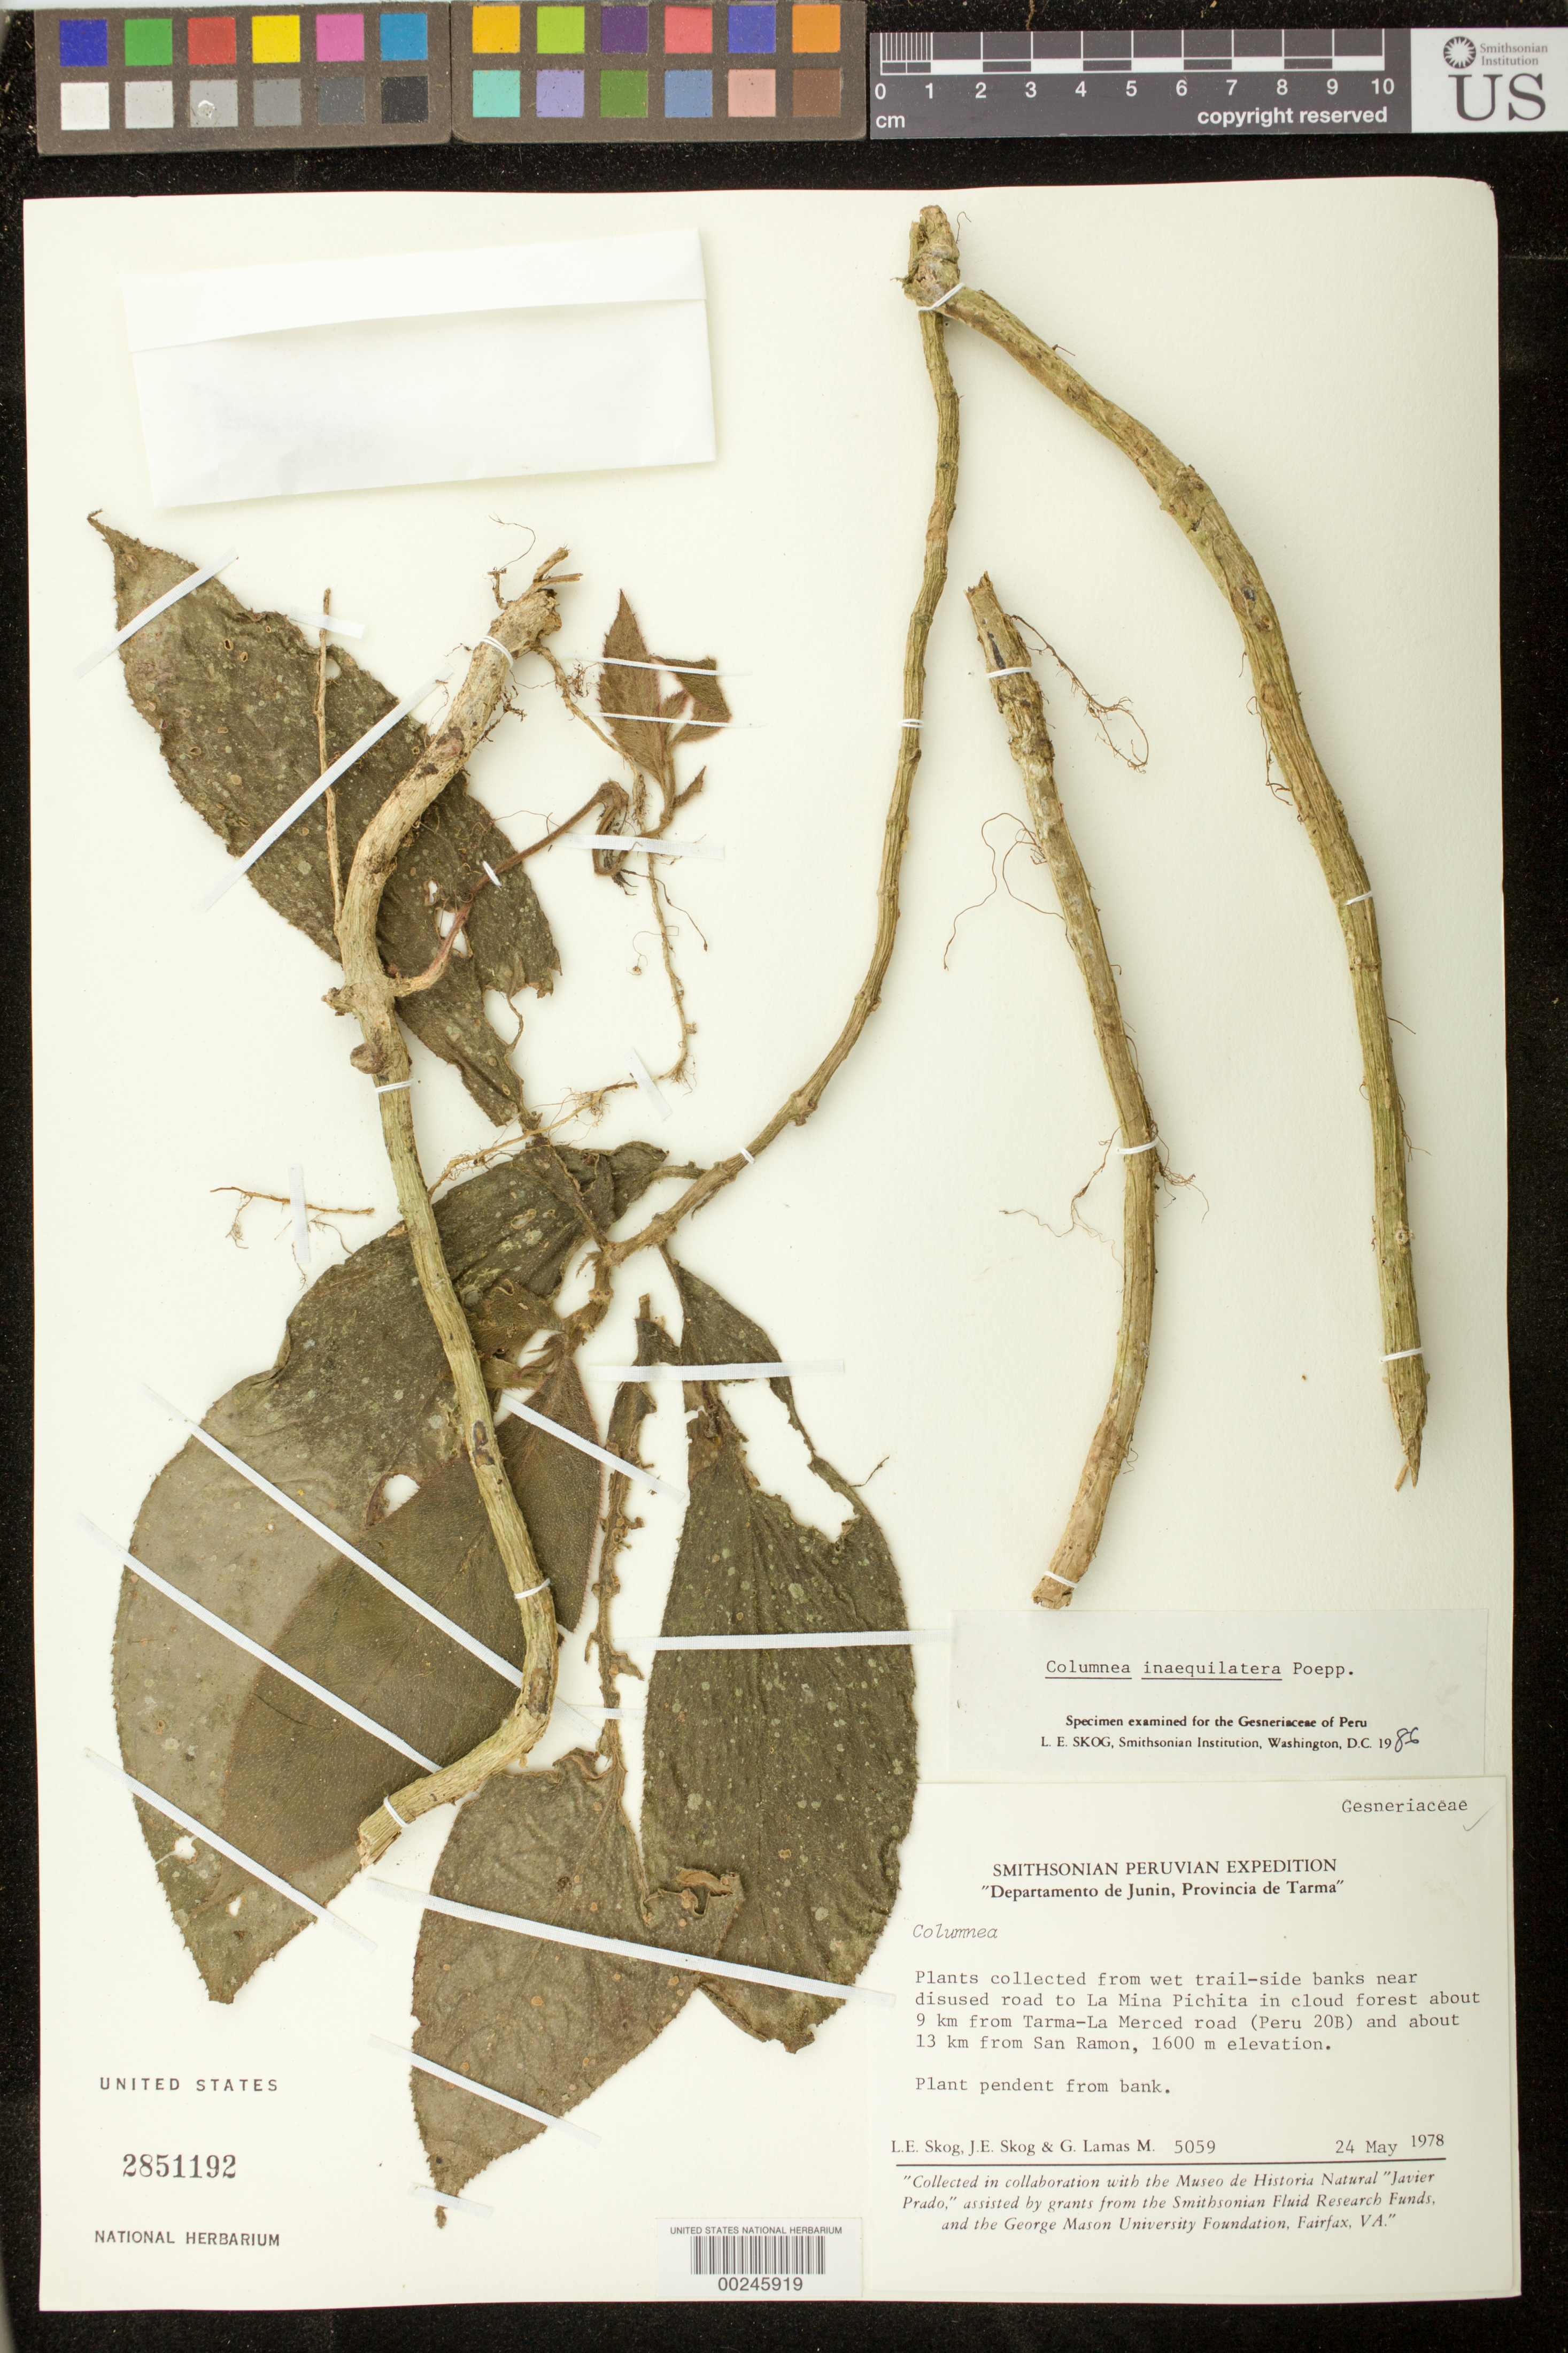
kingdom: Plantae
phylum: Tracheophyta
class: Magnoliopsida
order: Lamiales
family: Gesneriaceae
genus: Columnea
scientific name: Columnea inaequilatera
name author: Poepp.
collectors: L. E. Skog, J. E. Skog & G. Lamas M.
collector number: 5059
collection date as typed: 24 May 1978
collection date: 1978-05-24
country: Peru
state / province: Junín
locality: Prov. Tarma; near disused road to La Mina Pichita about 9 km from Tarma - La Merced road (Peru 20B) and about 13 km from San Ramon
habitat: Wet trail-side banks near disused road in cloud forest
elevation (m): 1600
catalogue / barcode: US 2851192